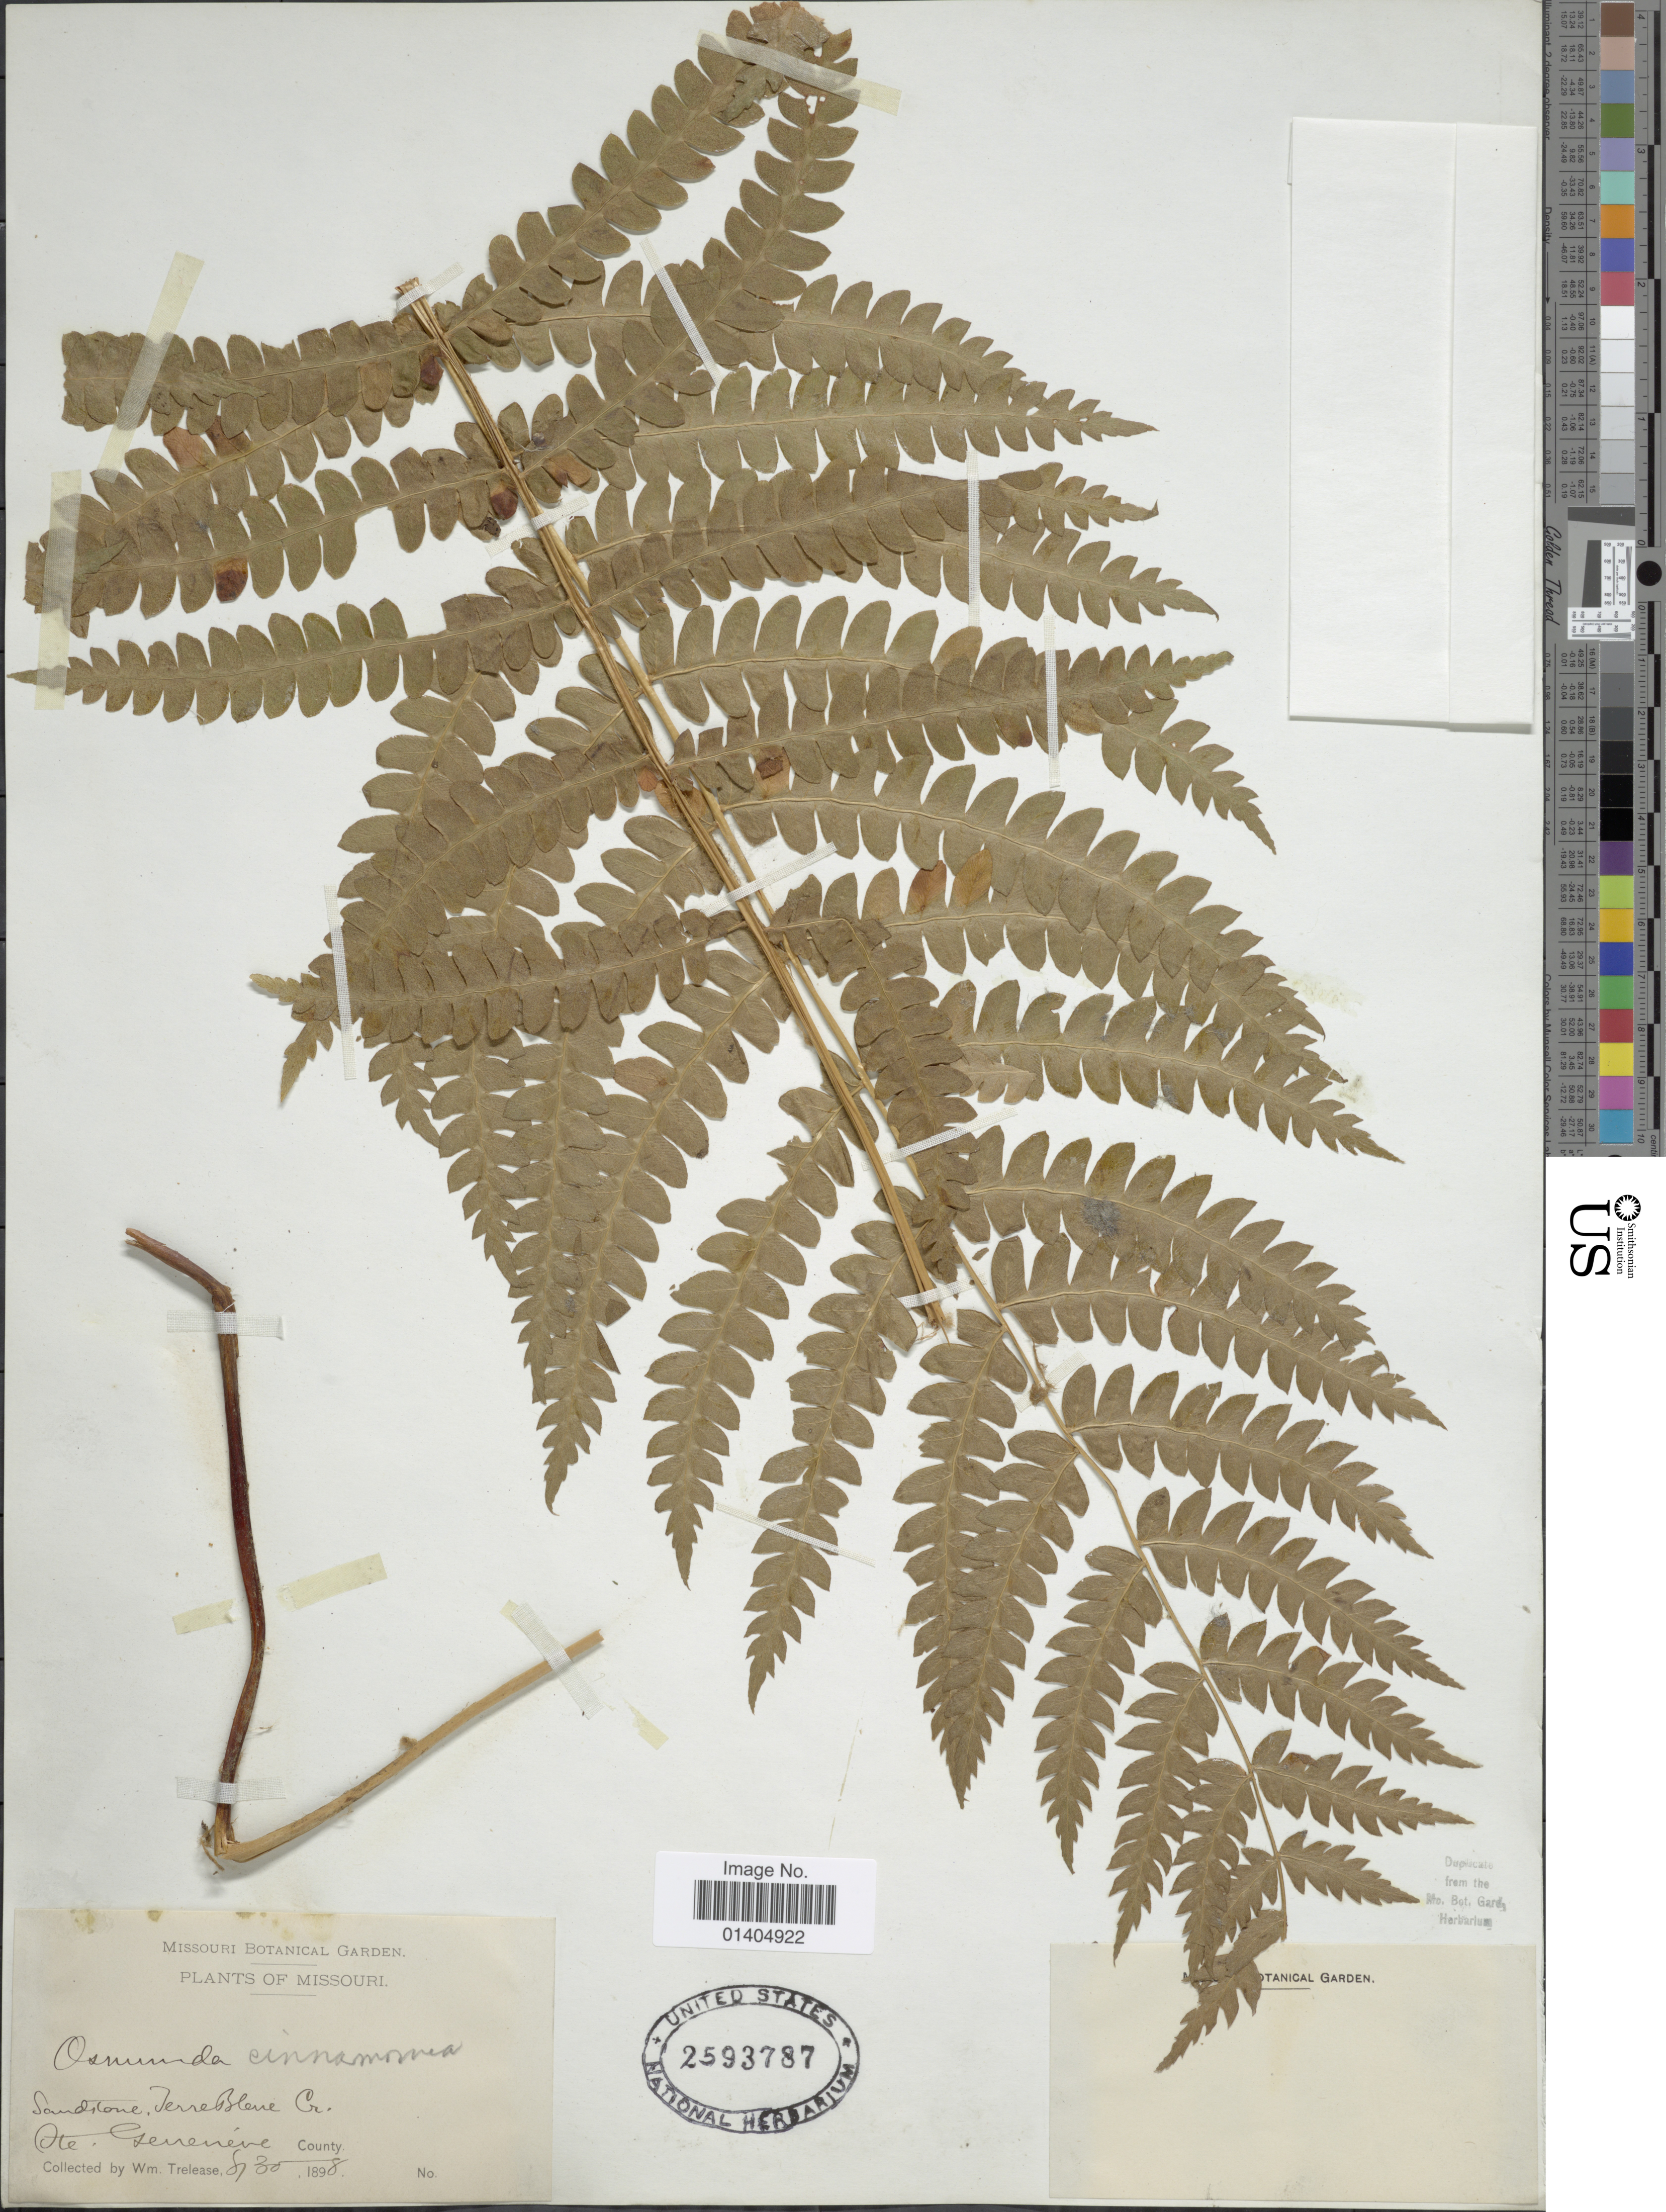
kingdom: Plantae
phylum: Tracheophyta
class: Polypodiopsida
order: Osmundales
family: Osmundaceae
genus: Osmundastrum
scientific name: Osmundastrum cinnamomeum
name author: (L.) C. Presl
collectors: W. Trelease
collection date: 1898-08-30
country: United States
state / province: Missouri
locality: Terre Blanc Cr., Ste. Genevieve County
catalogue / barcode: US 2593787